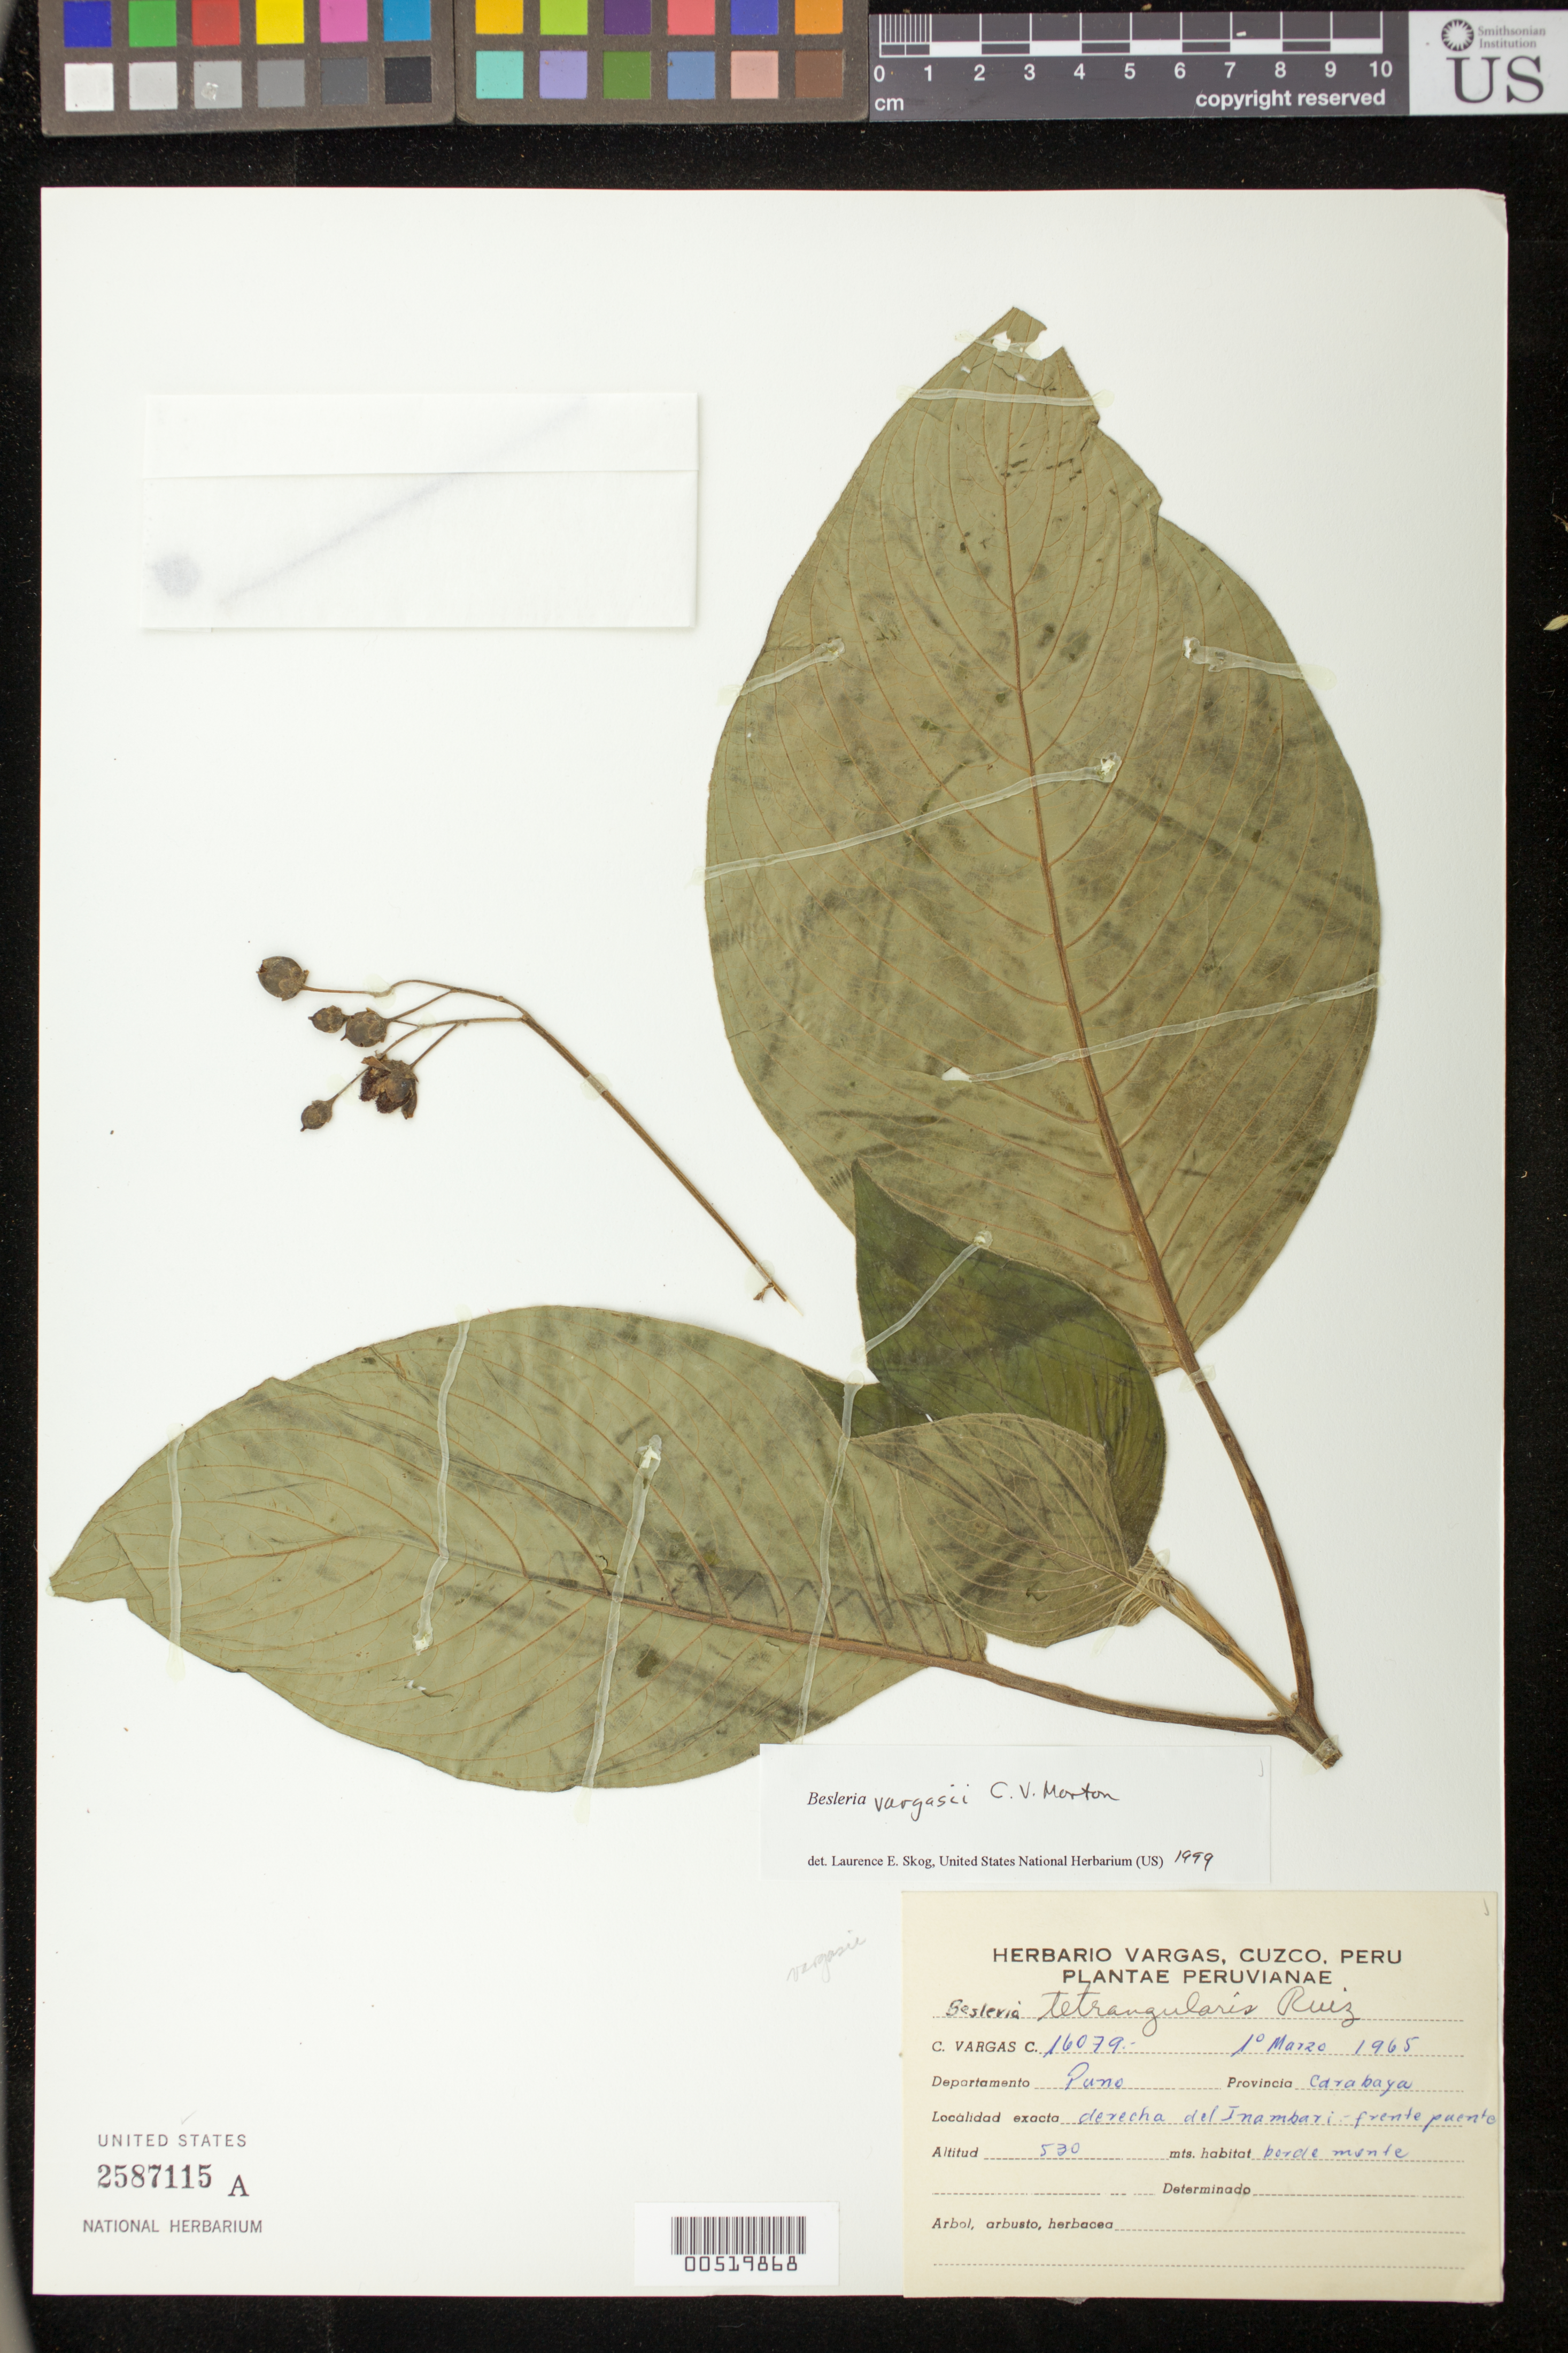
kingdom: Plantae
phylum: Tracheophyta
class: Magnoliopsida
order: Lamiales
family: Gesneriaceae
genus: Besleria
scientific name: Besleria vargasii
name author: C.V. Morton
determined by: Skog, Laurence E.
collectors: C. Vargas C.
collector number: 16079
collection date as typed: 01 Mar 1965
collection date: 1965-03-01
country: Peru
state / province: Puno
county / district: Carabaya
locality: Prov. Carabaya, derecha del Inambari - frente puento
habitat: Borde monte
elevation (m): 530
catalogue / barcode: US 2587115A